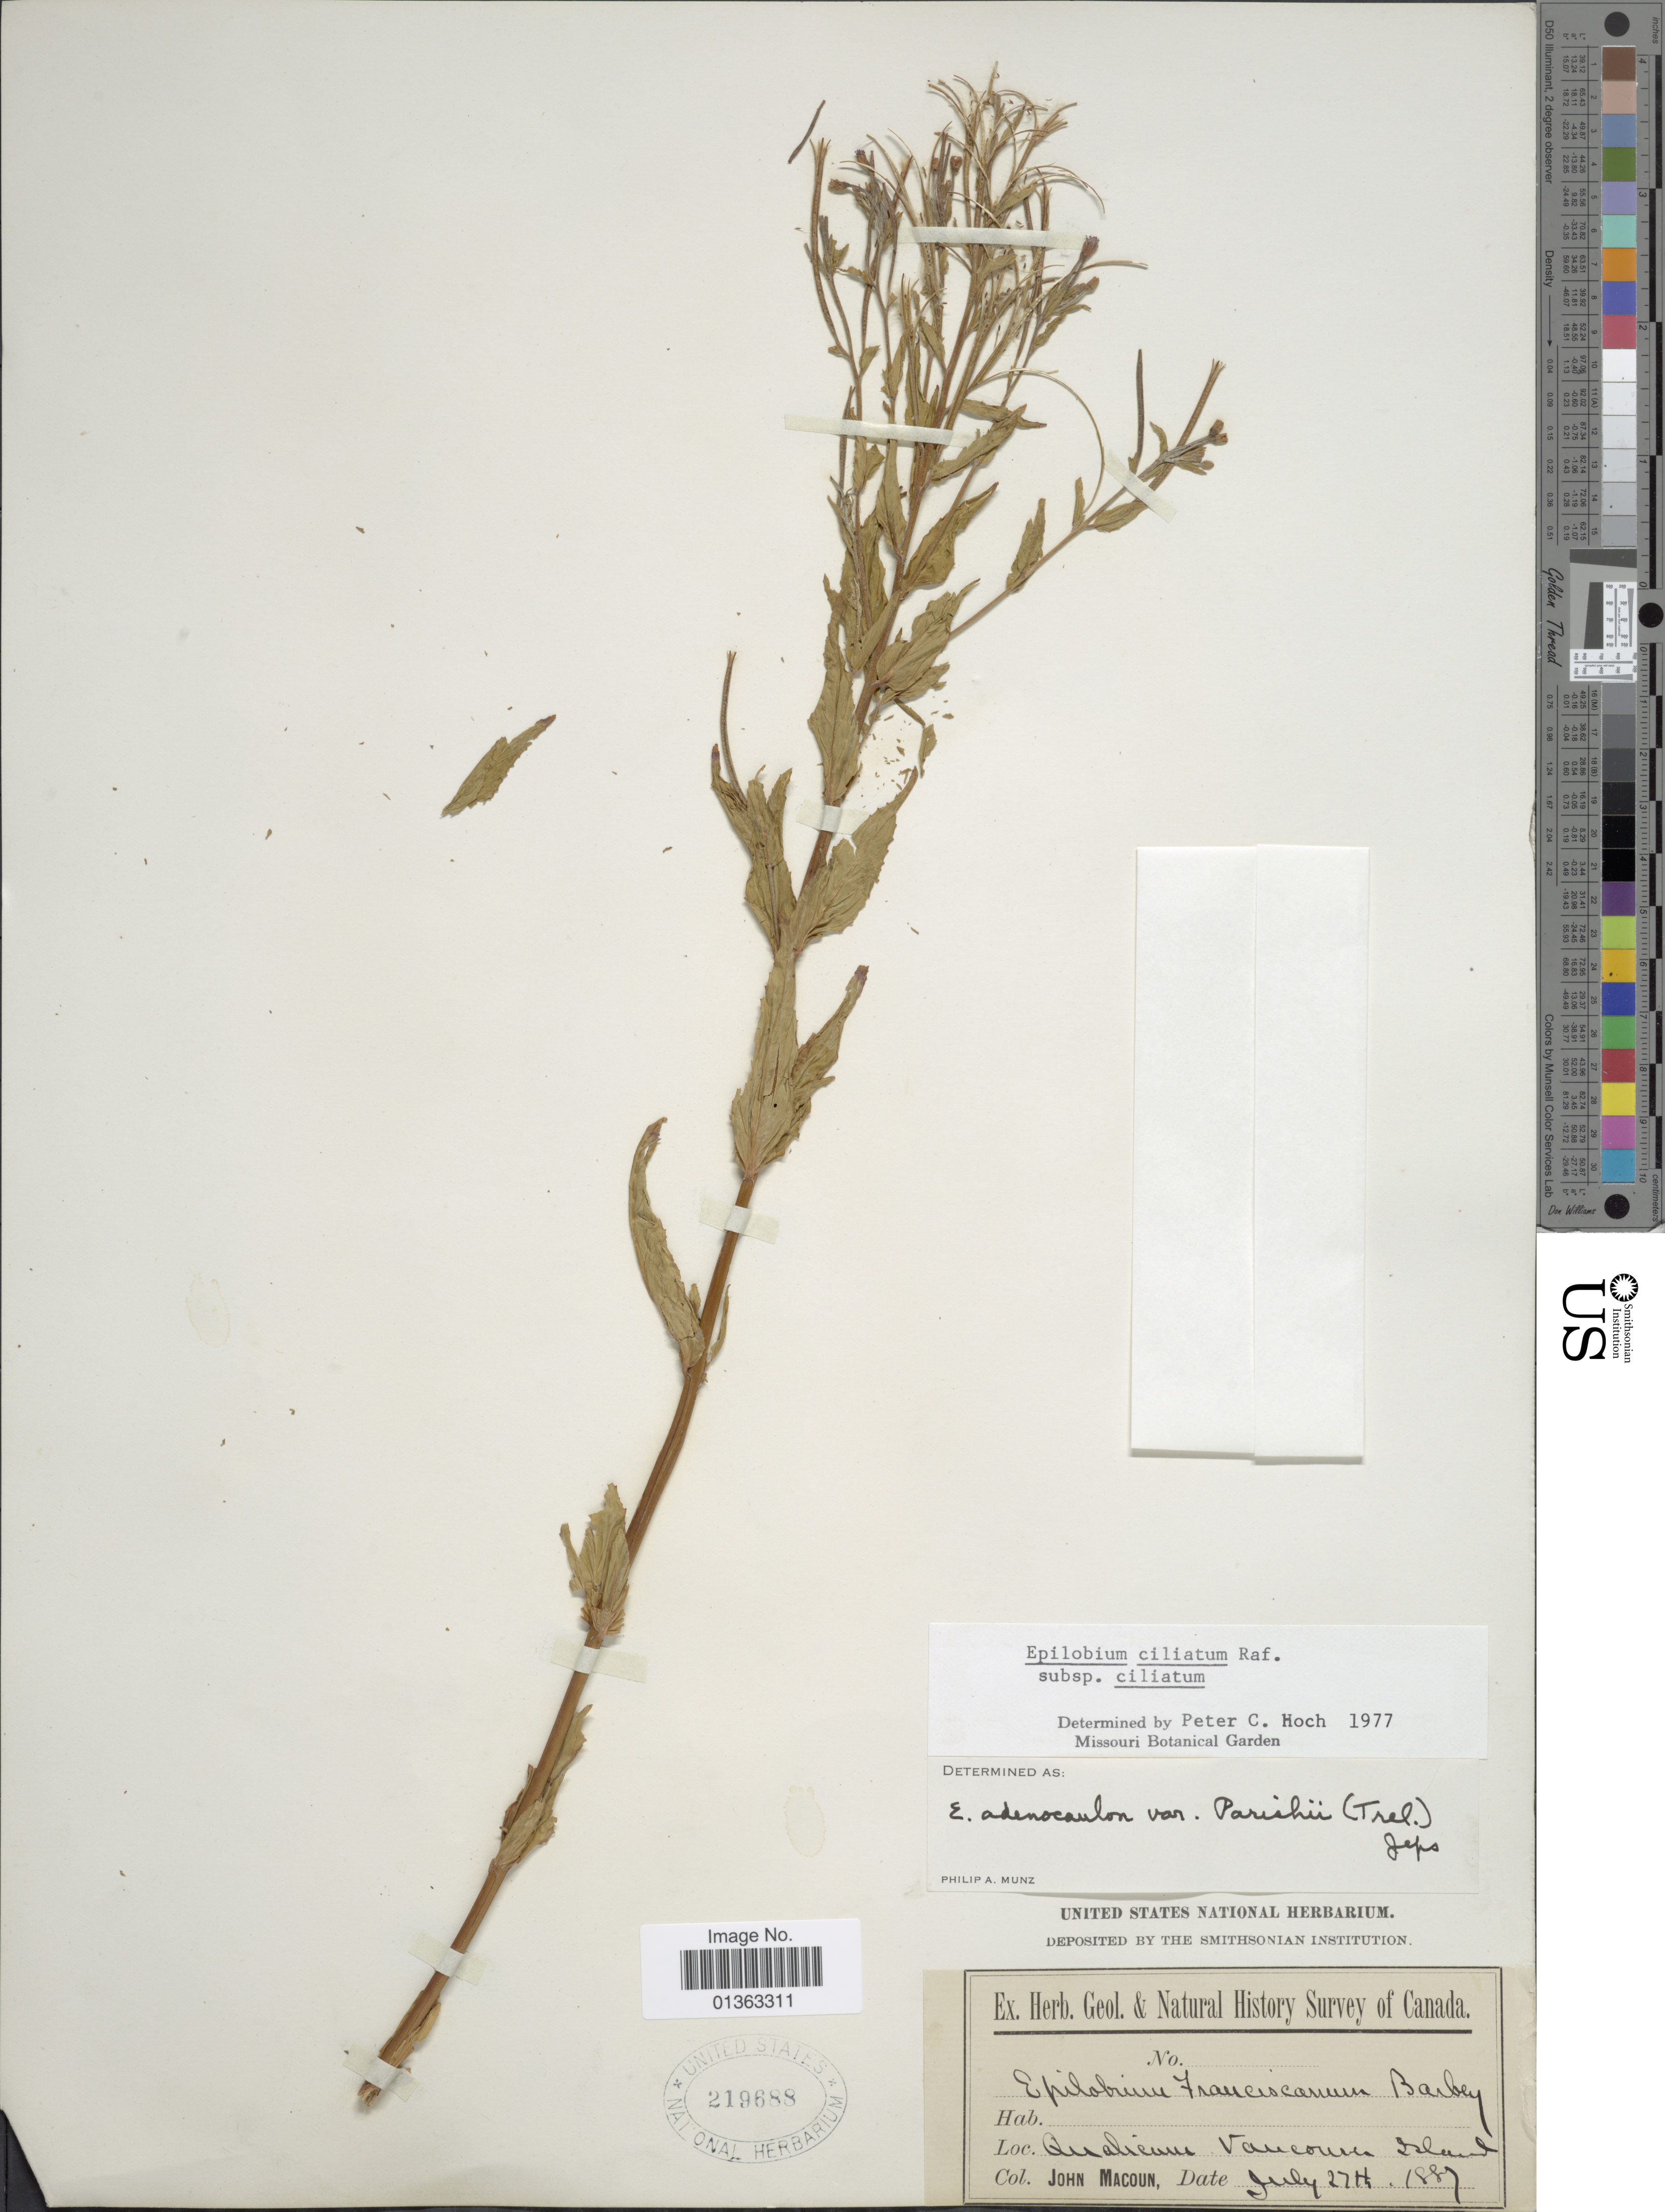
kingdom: Plantae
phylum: Tracheophyta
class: Magnoliopsida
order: Myrtales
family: Onagraceae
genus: Epilobium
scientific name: Epilobium ciliatum subsp. ciliatum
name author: Raf.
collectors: J. Macoun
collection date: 1889-07-27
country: Canada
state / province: British Columbia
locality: Qualicum Vancouver Island.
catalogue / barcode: US 219688